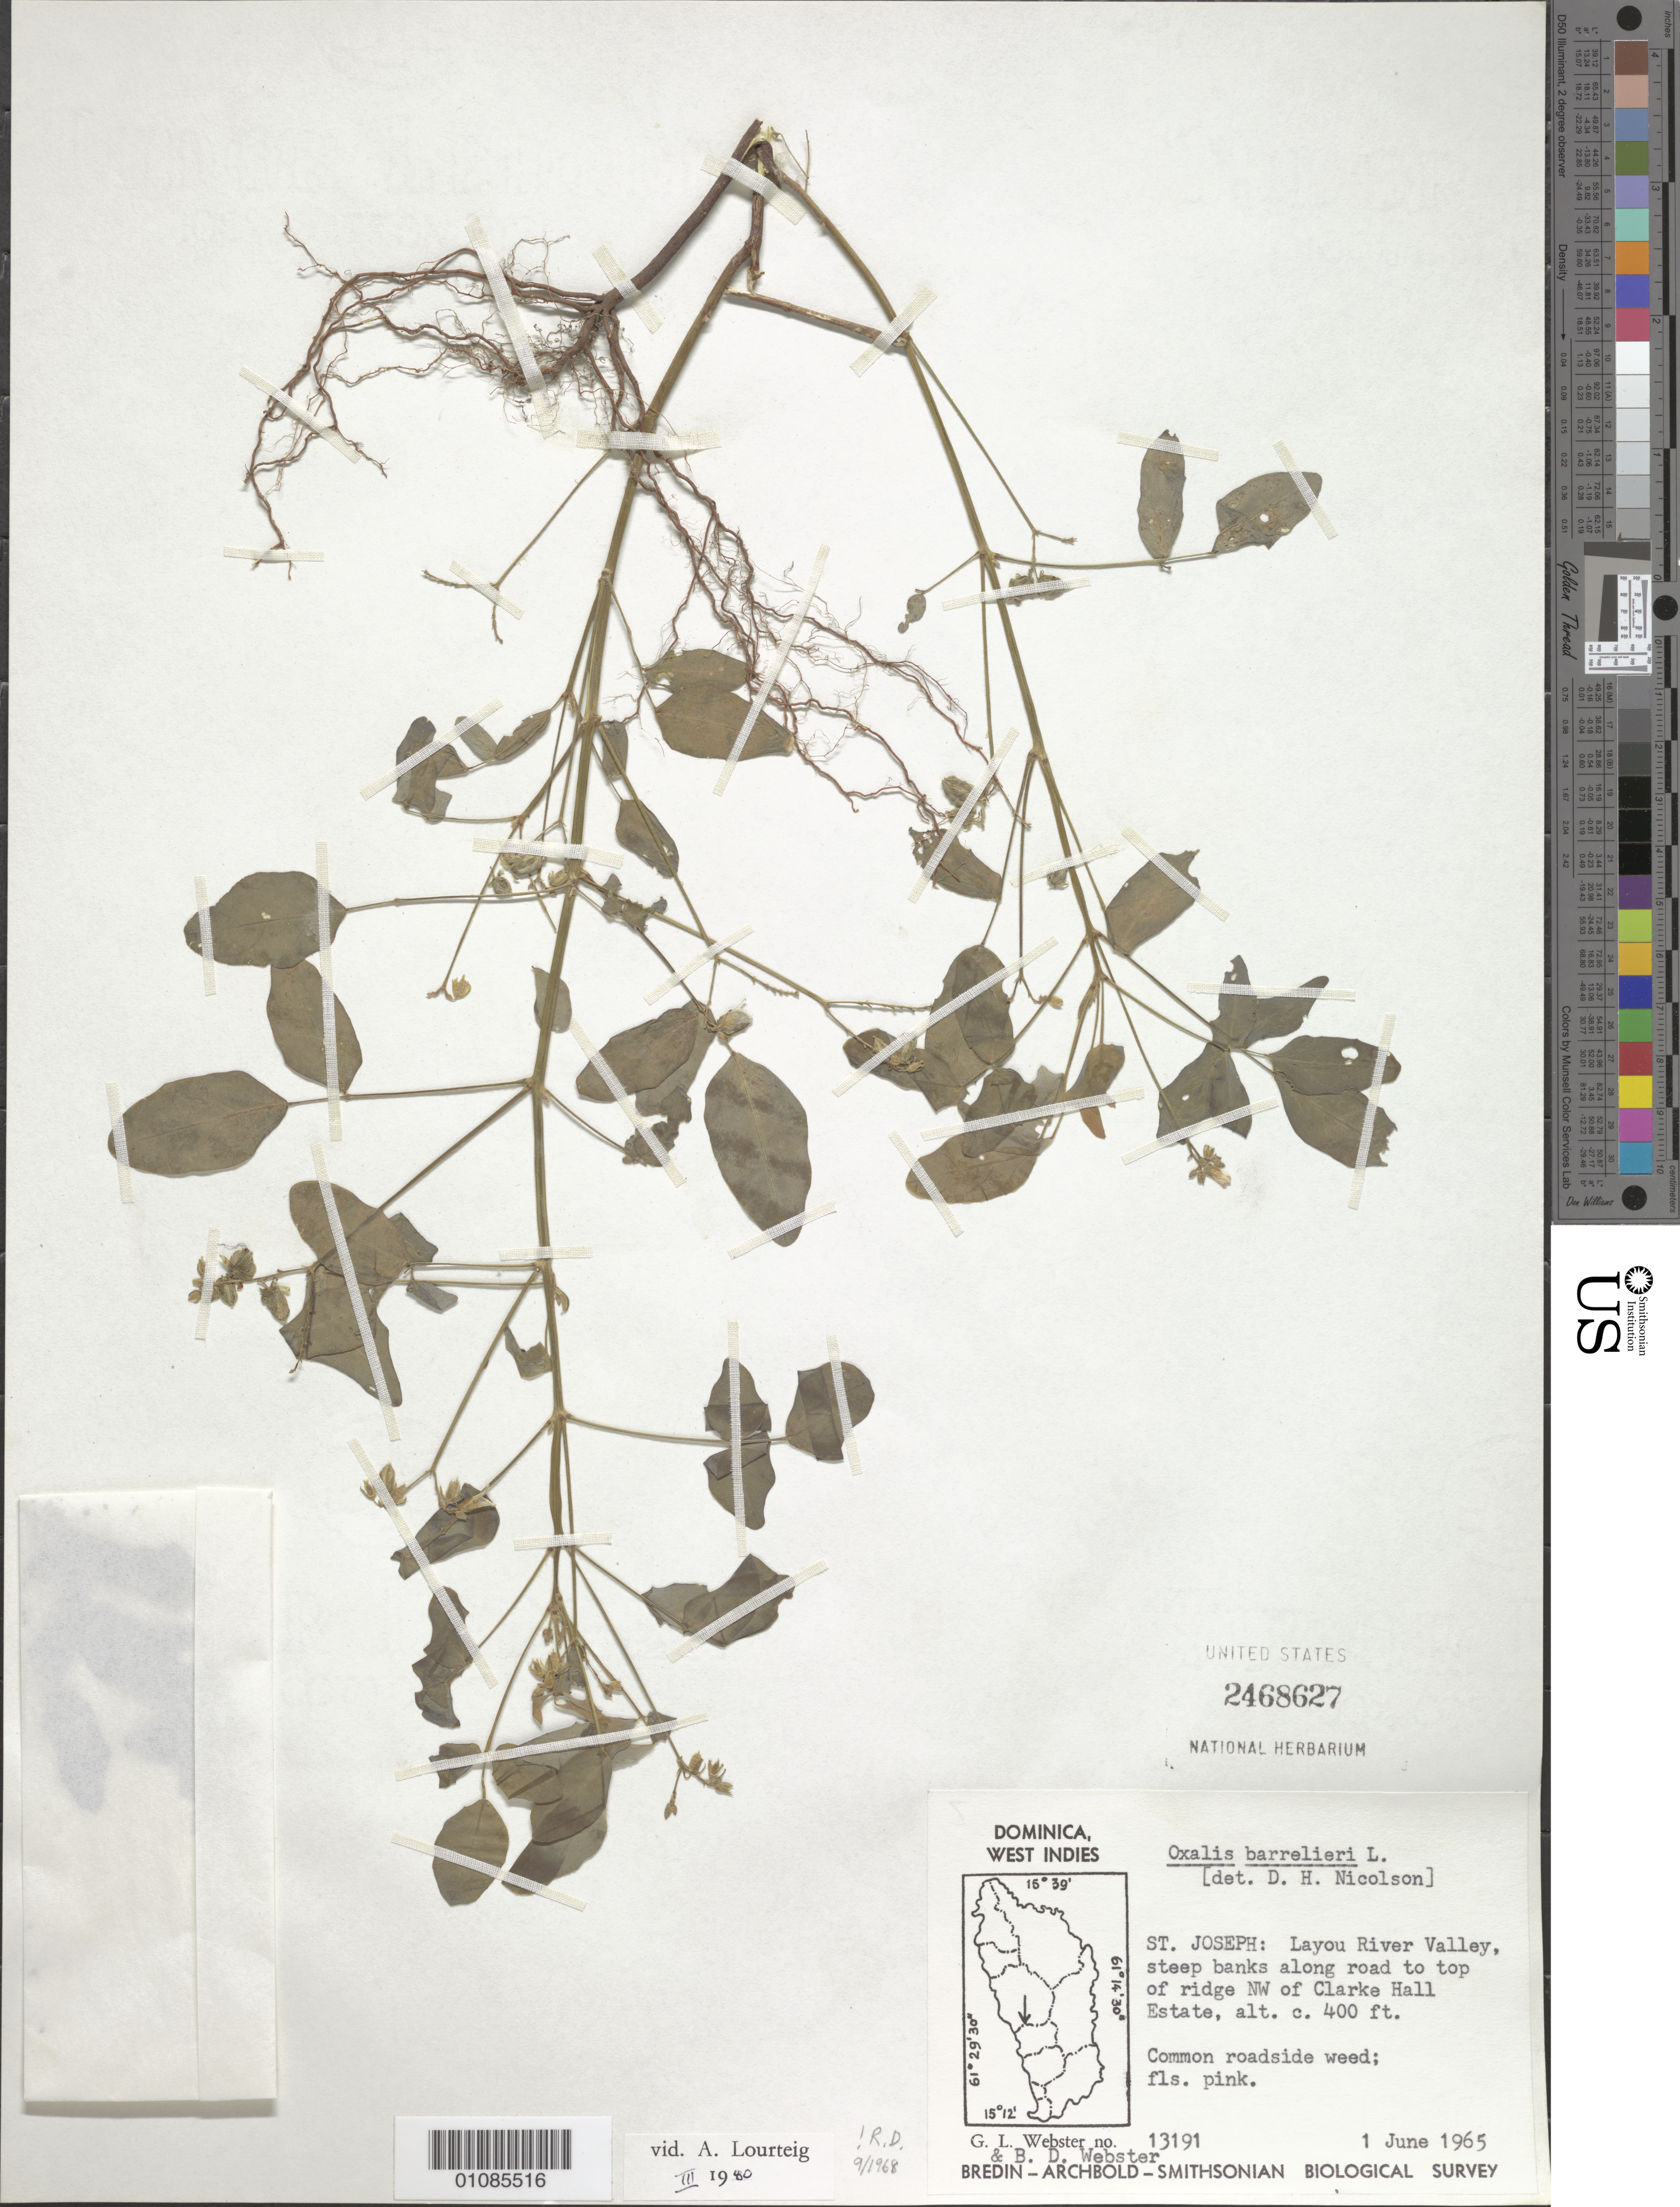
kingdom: Plantae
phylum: Tracheophyta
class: Magnoliopsida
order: Oxalidales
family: Oxalidaceae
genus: Oxalis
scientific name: Oxalis barrelieri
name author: L.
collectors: G. L. Webster & B. D. Webster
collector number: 13191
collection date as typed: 01 Jun 1965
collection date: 1965-06-01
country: Dominica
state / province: St. Joseph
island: Dominica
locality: Layou River Valley, steep banks along road to top of ridge NW of clarke hall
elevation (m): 122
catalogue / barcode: US 2468627